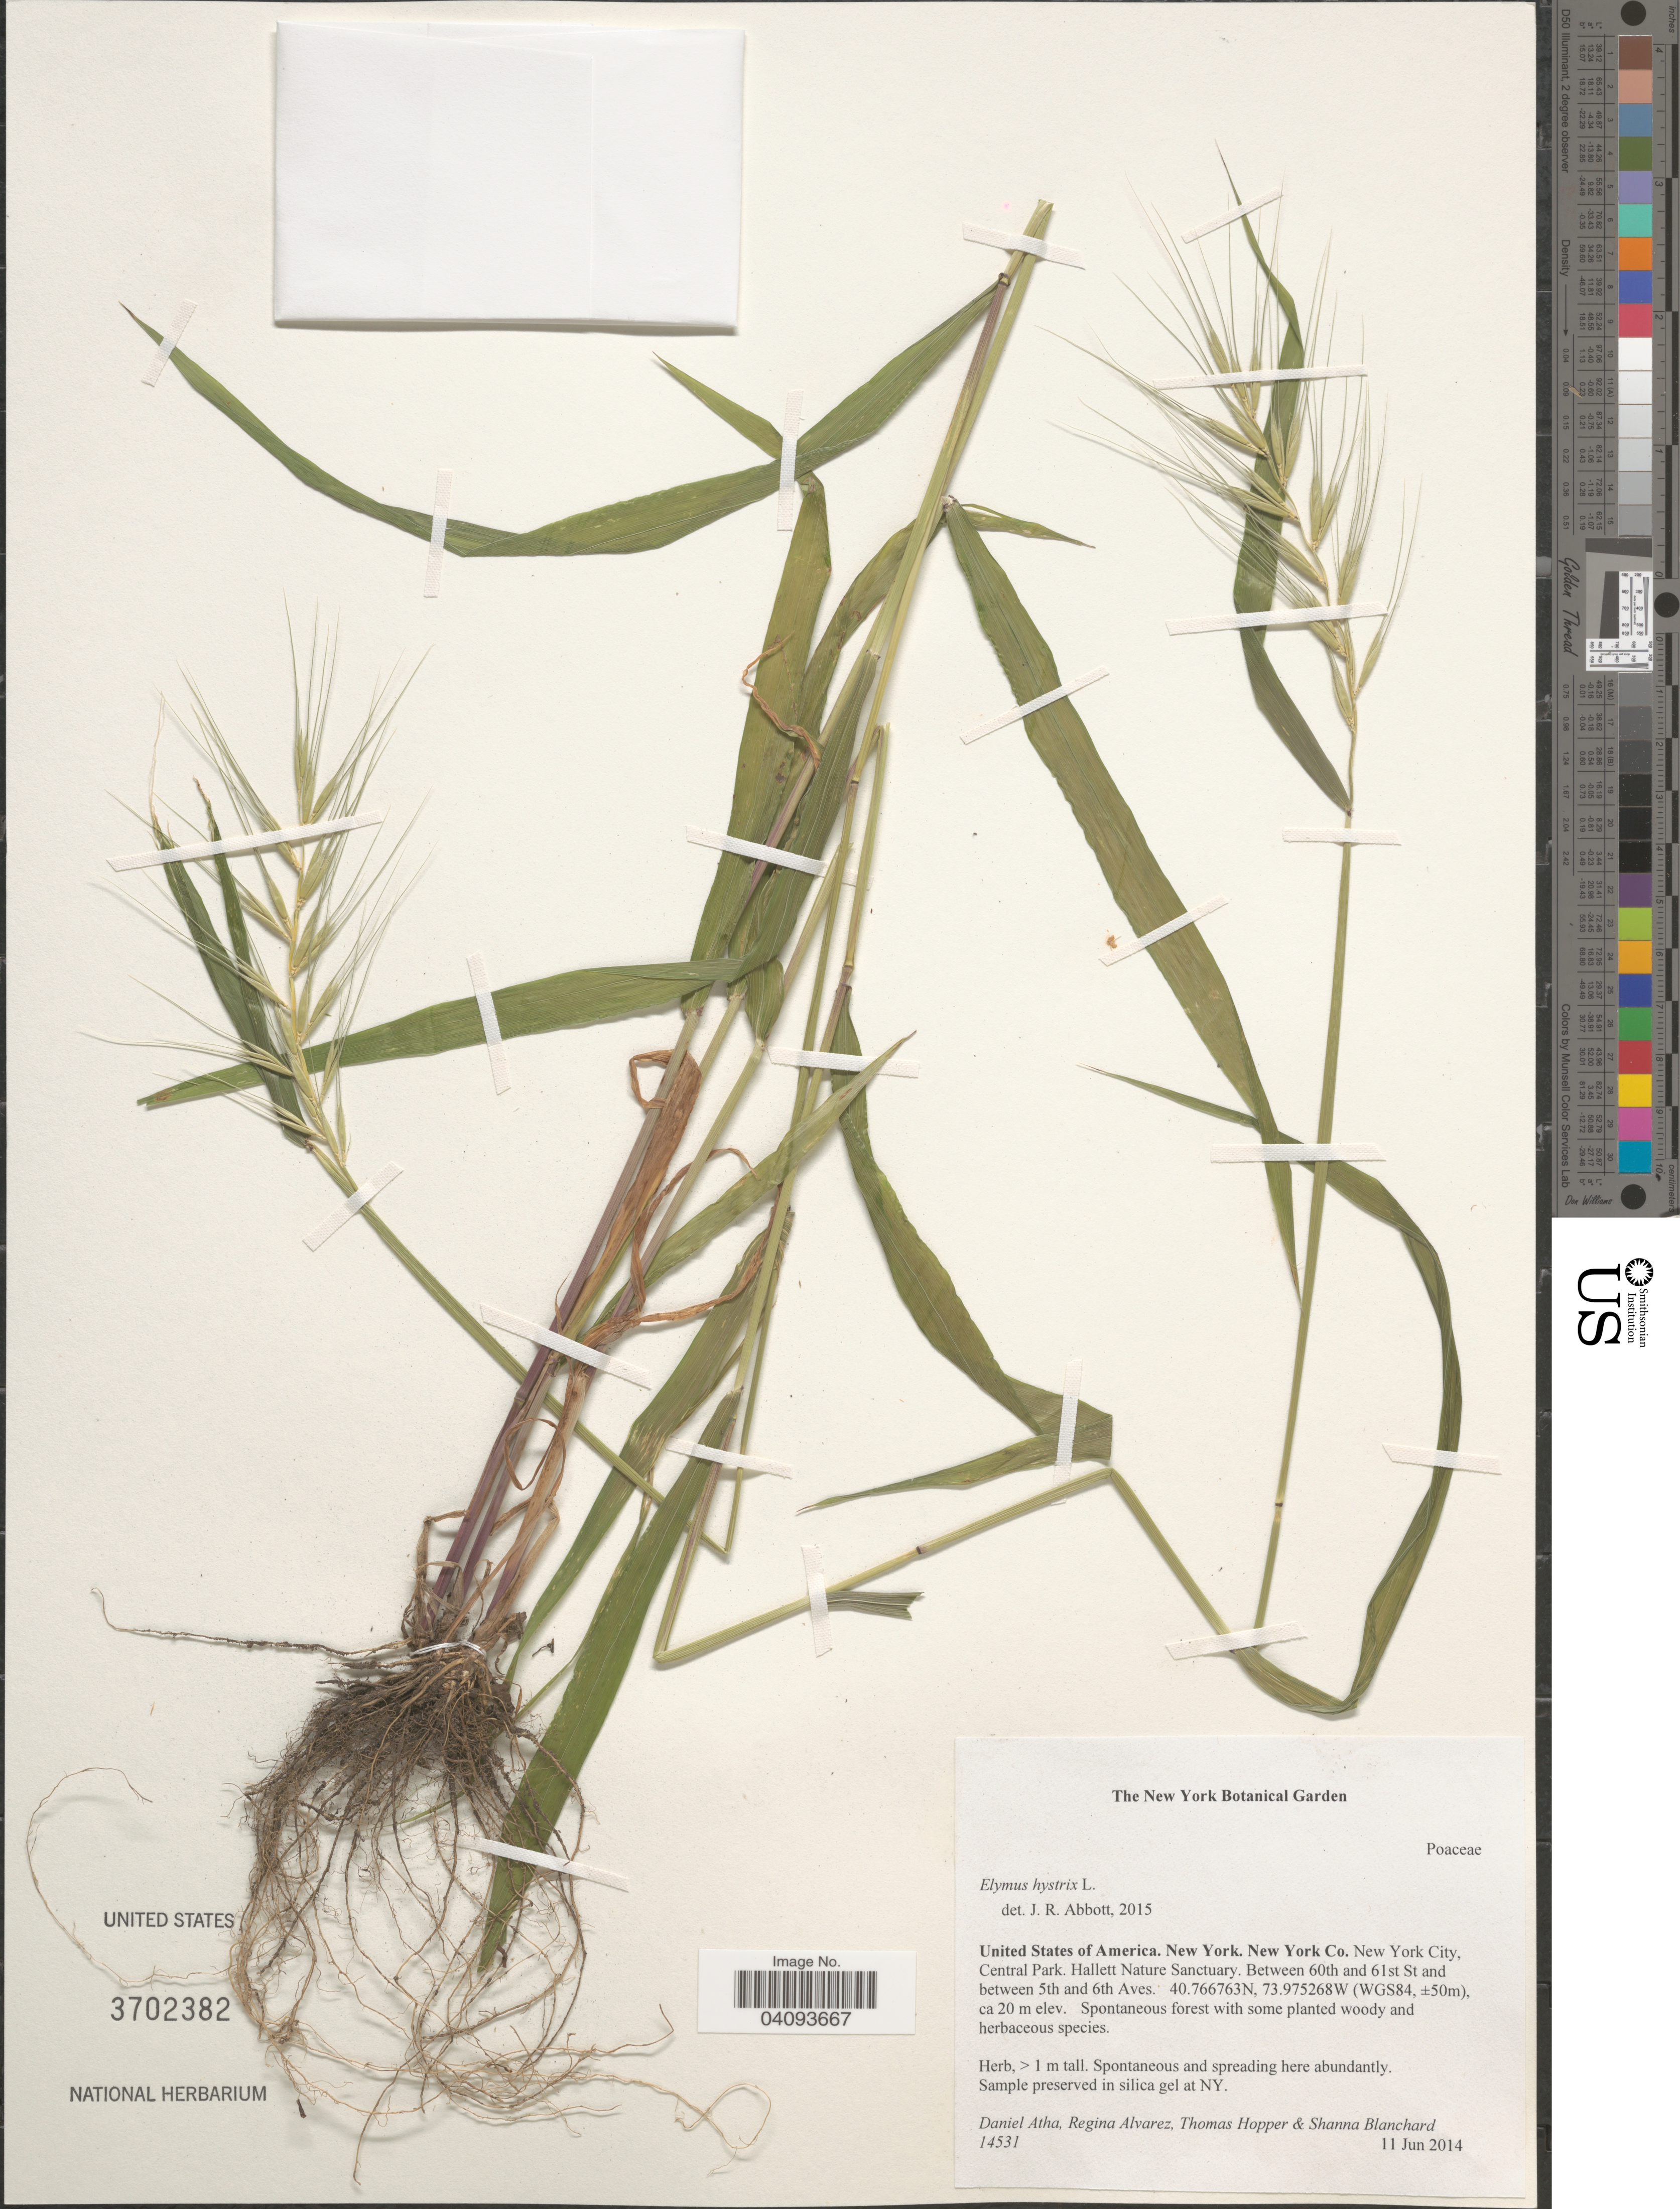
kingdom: Plantae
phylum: Tracheophyta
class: Liliopsida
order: Poales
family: Poaceae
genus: Elymus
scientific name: Elymus hystrix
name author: L.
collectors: D. Atha, R. Álvarez, T. Hopper & S. Blanchard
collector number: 14531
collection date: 2014-06-11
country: United States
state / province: New York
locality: New York Co, New York City, Central Park. Hallett Nature Sanctuary. Between 60th and 61st St and between 5th and 6th Aves. (WGS84).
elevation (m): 20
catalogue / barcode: US 3702382